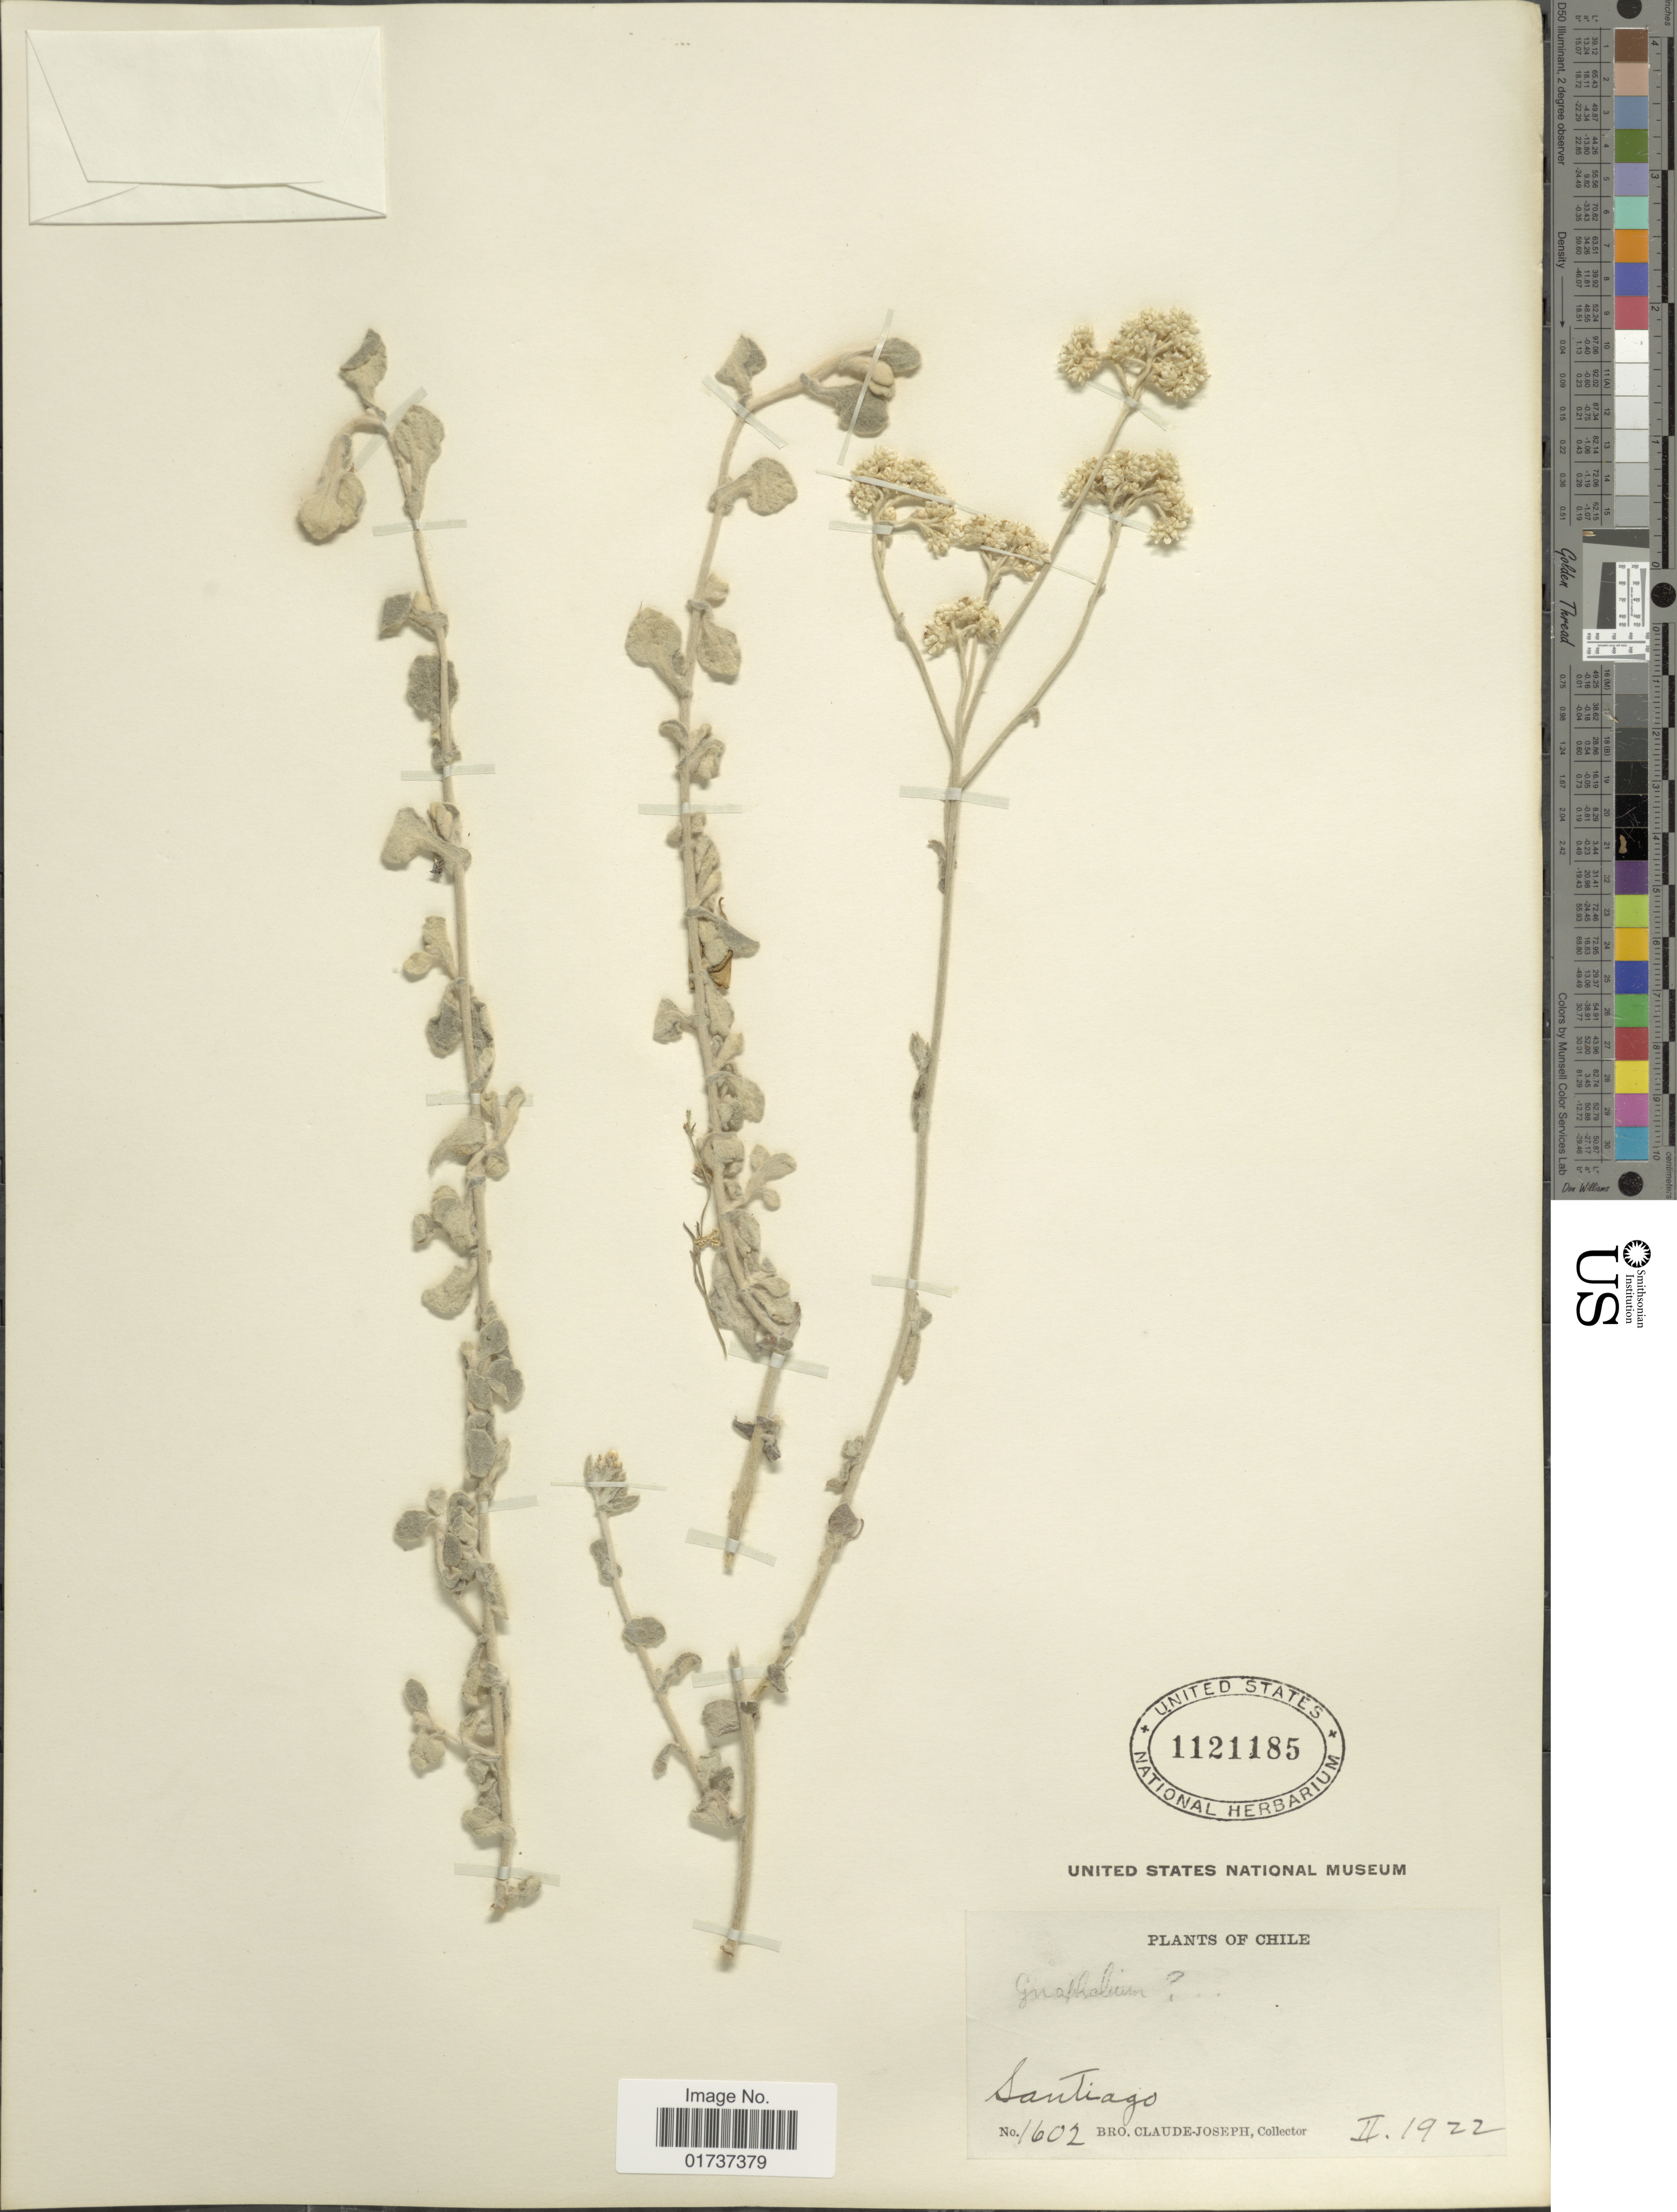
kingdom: Plantae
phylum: Tracheophyta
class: Magnoliopsida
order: Asterales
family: Asteraceae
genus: Gnaphalium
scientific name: Gnaphalium sp.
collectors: Bro. Claude-Joseph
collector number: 1602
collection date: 1922-02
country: Peru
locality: Santiago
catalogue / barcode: US 1121185